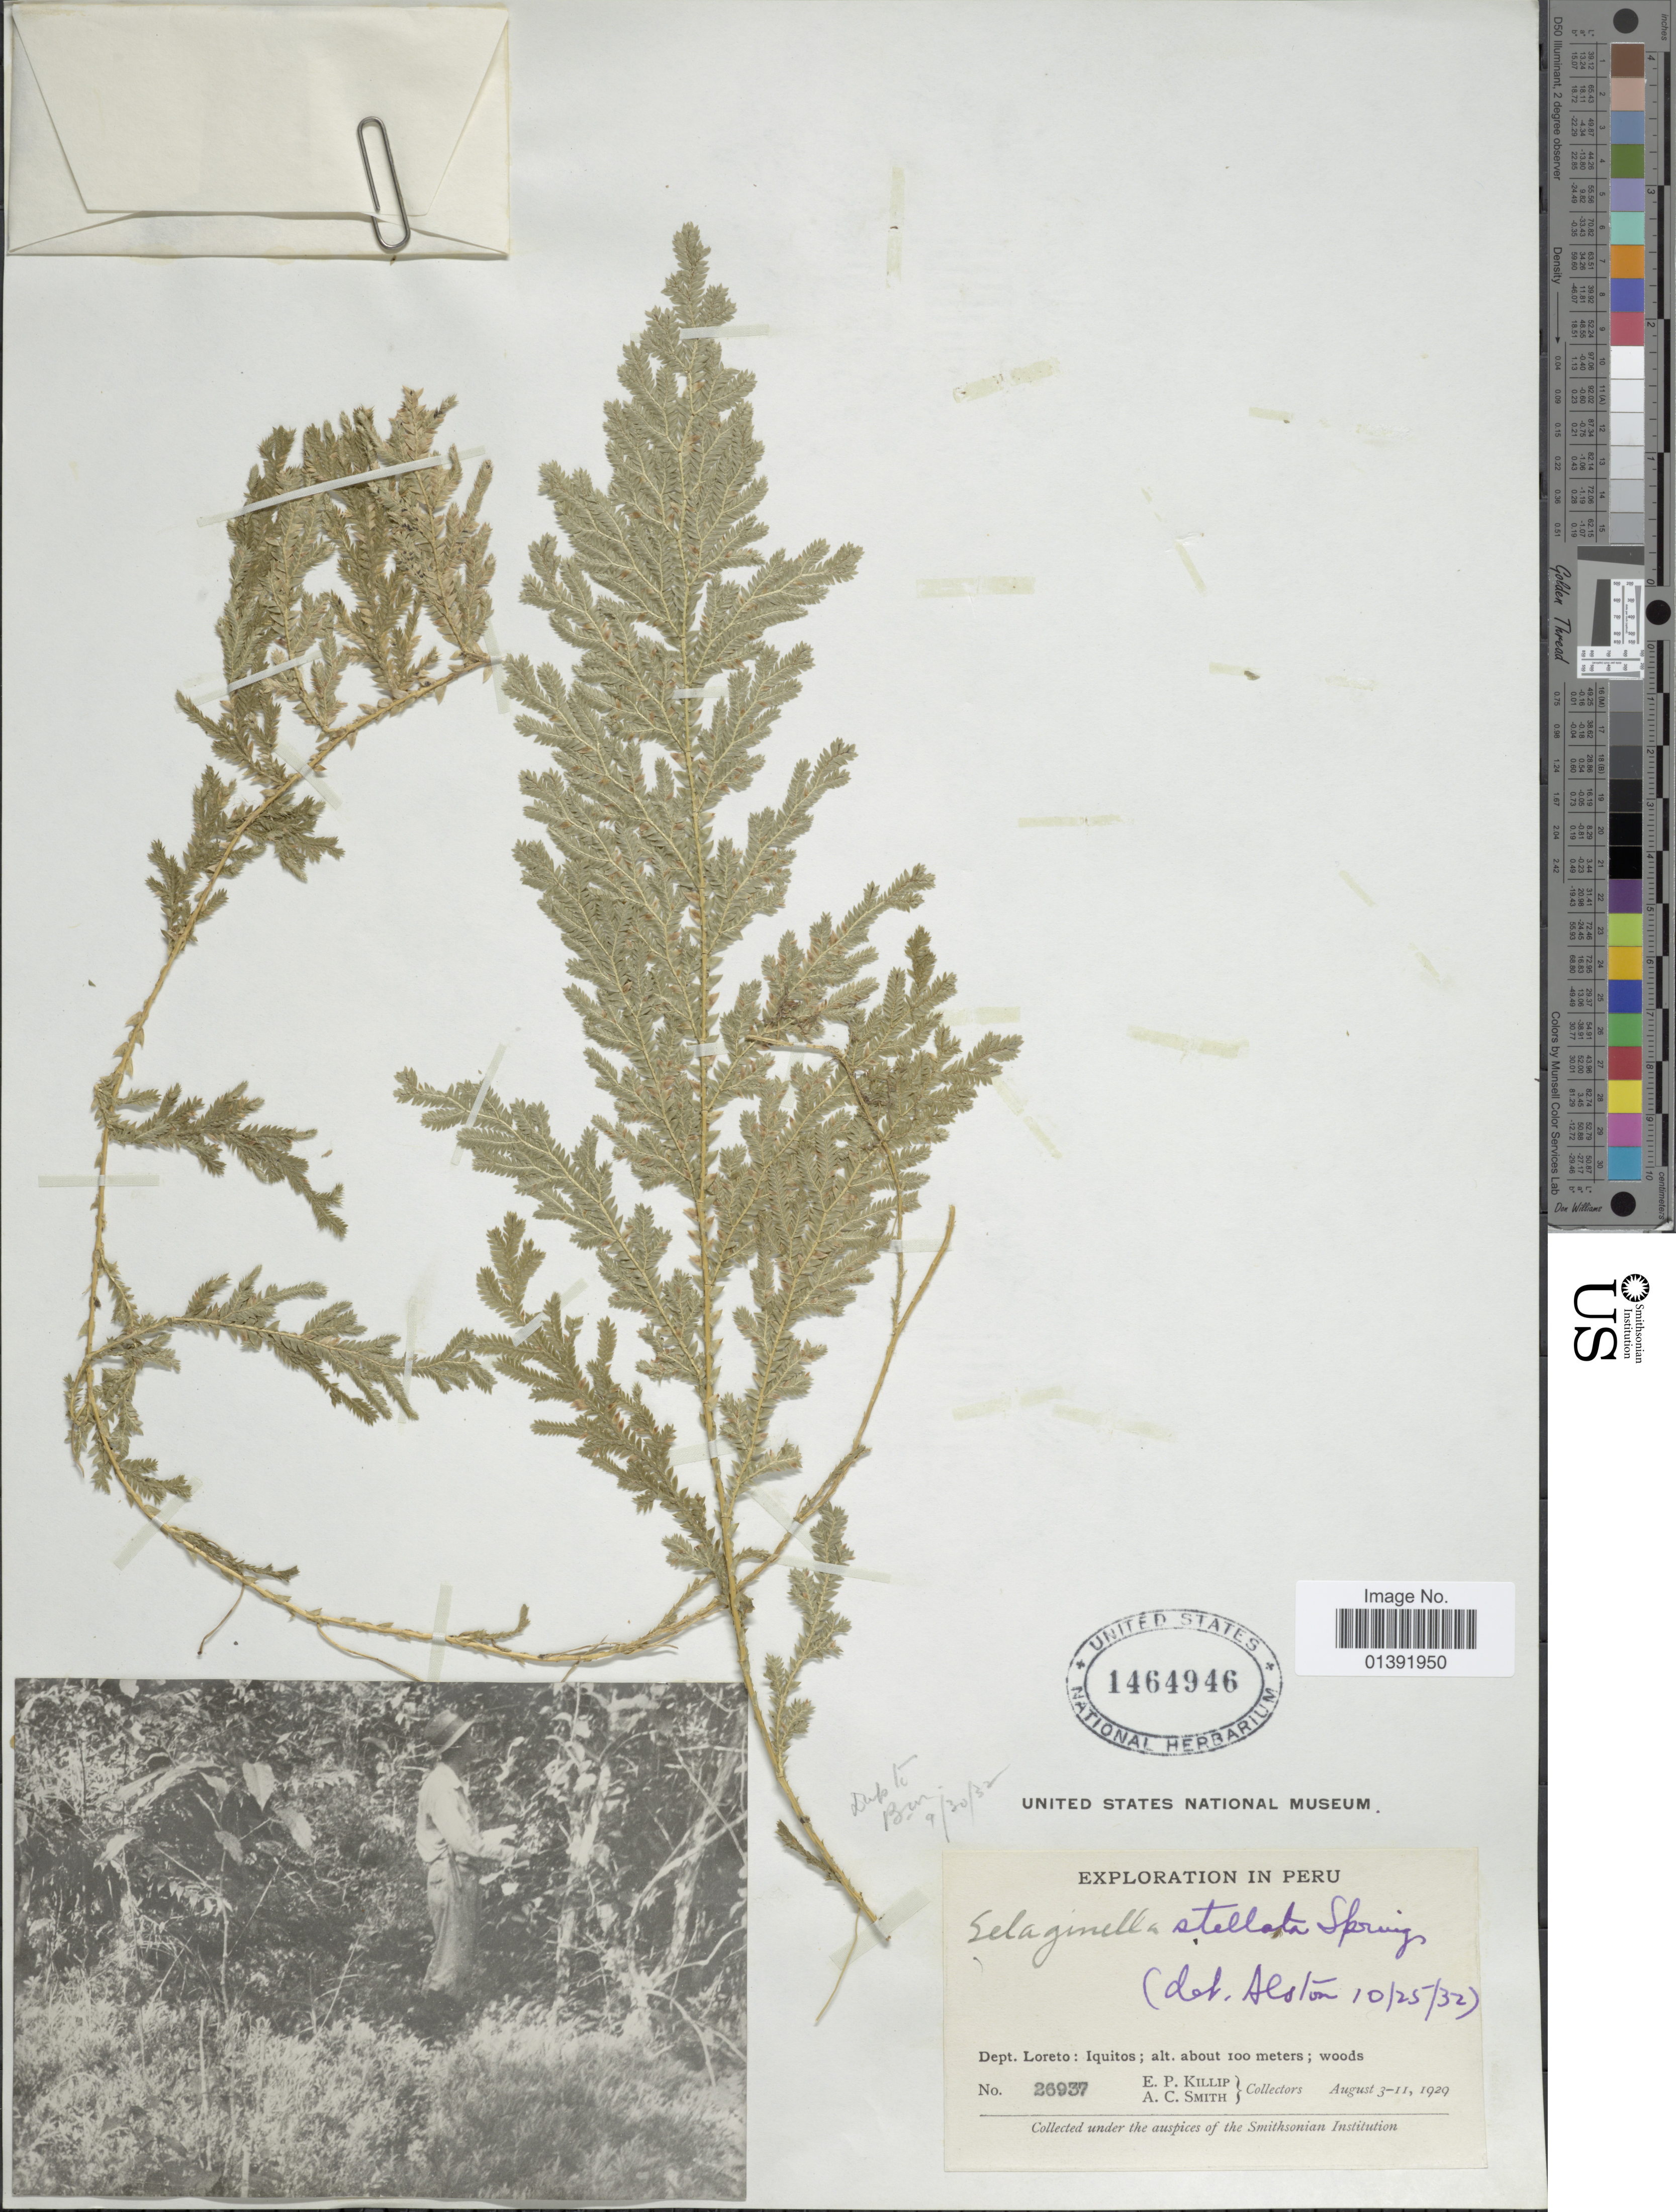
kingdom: Plantae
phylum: Tracheophyta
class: Lycopodiopsida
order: Selaginellales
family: Selaginellaceae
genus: Selaginella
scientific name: Selaginella stellata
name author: Spring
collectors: E. P. Killip & A. C. Smith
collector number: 26937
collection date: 1929-08-03/1929-08-11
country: Peru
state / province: Loreto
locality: Iquitos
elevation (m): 100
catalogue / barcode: US 1464946